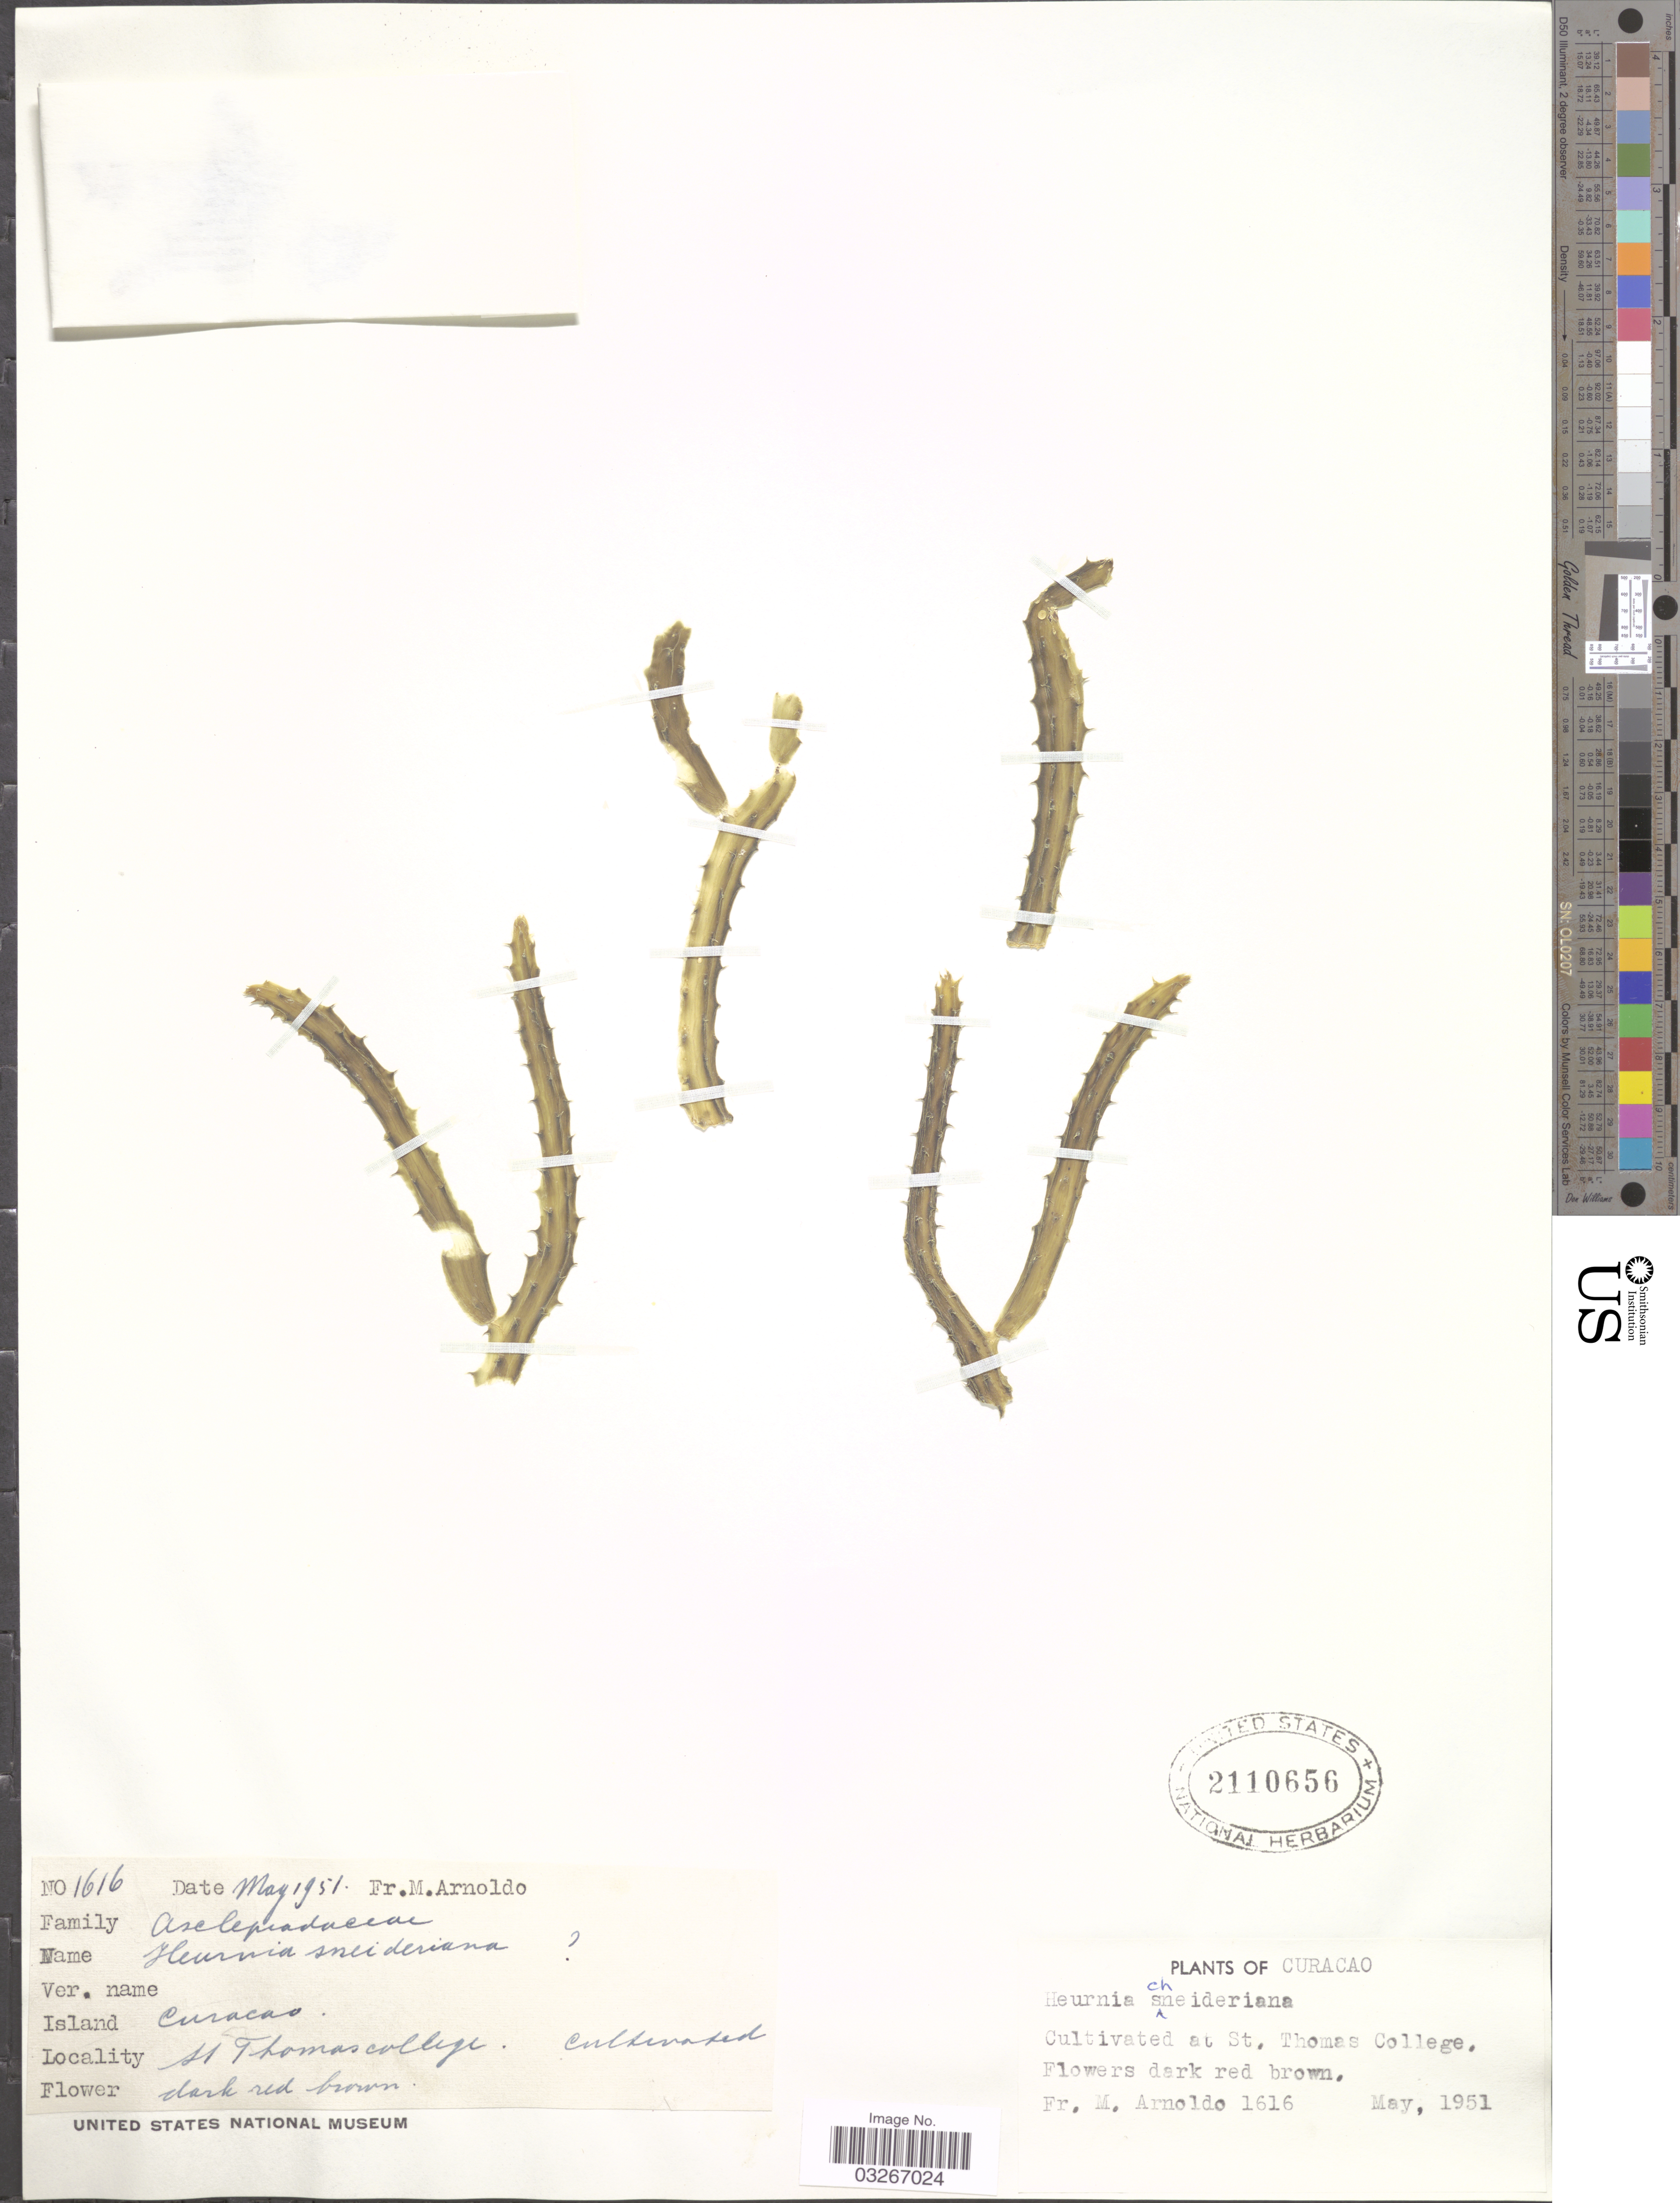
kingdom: Plantae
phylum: Tracheophyta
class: Magnoliopsida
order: Gentianales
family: Apocynaceae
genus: Huernia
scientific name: Huernia schneideriana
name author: A. Berger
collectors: N. Arnoldo-Broeders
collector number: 1616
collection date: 1951-05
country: Curaçao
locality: St. Thomas College. Island Curacao.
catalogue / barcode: US 2110656